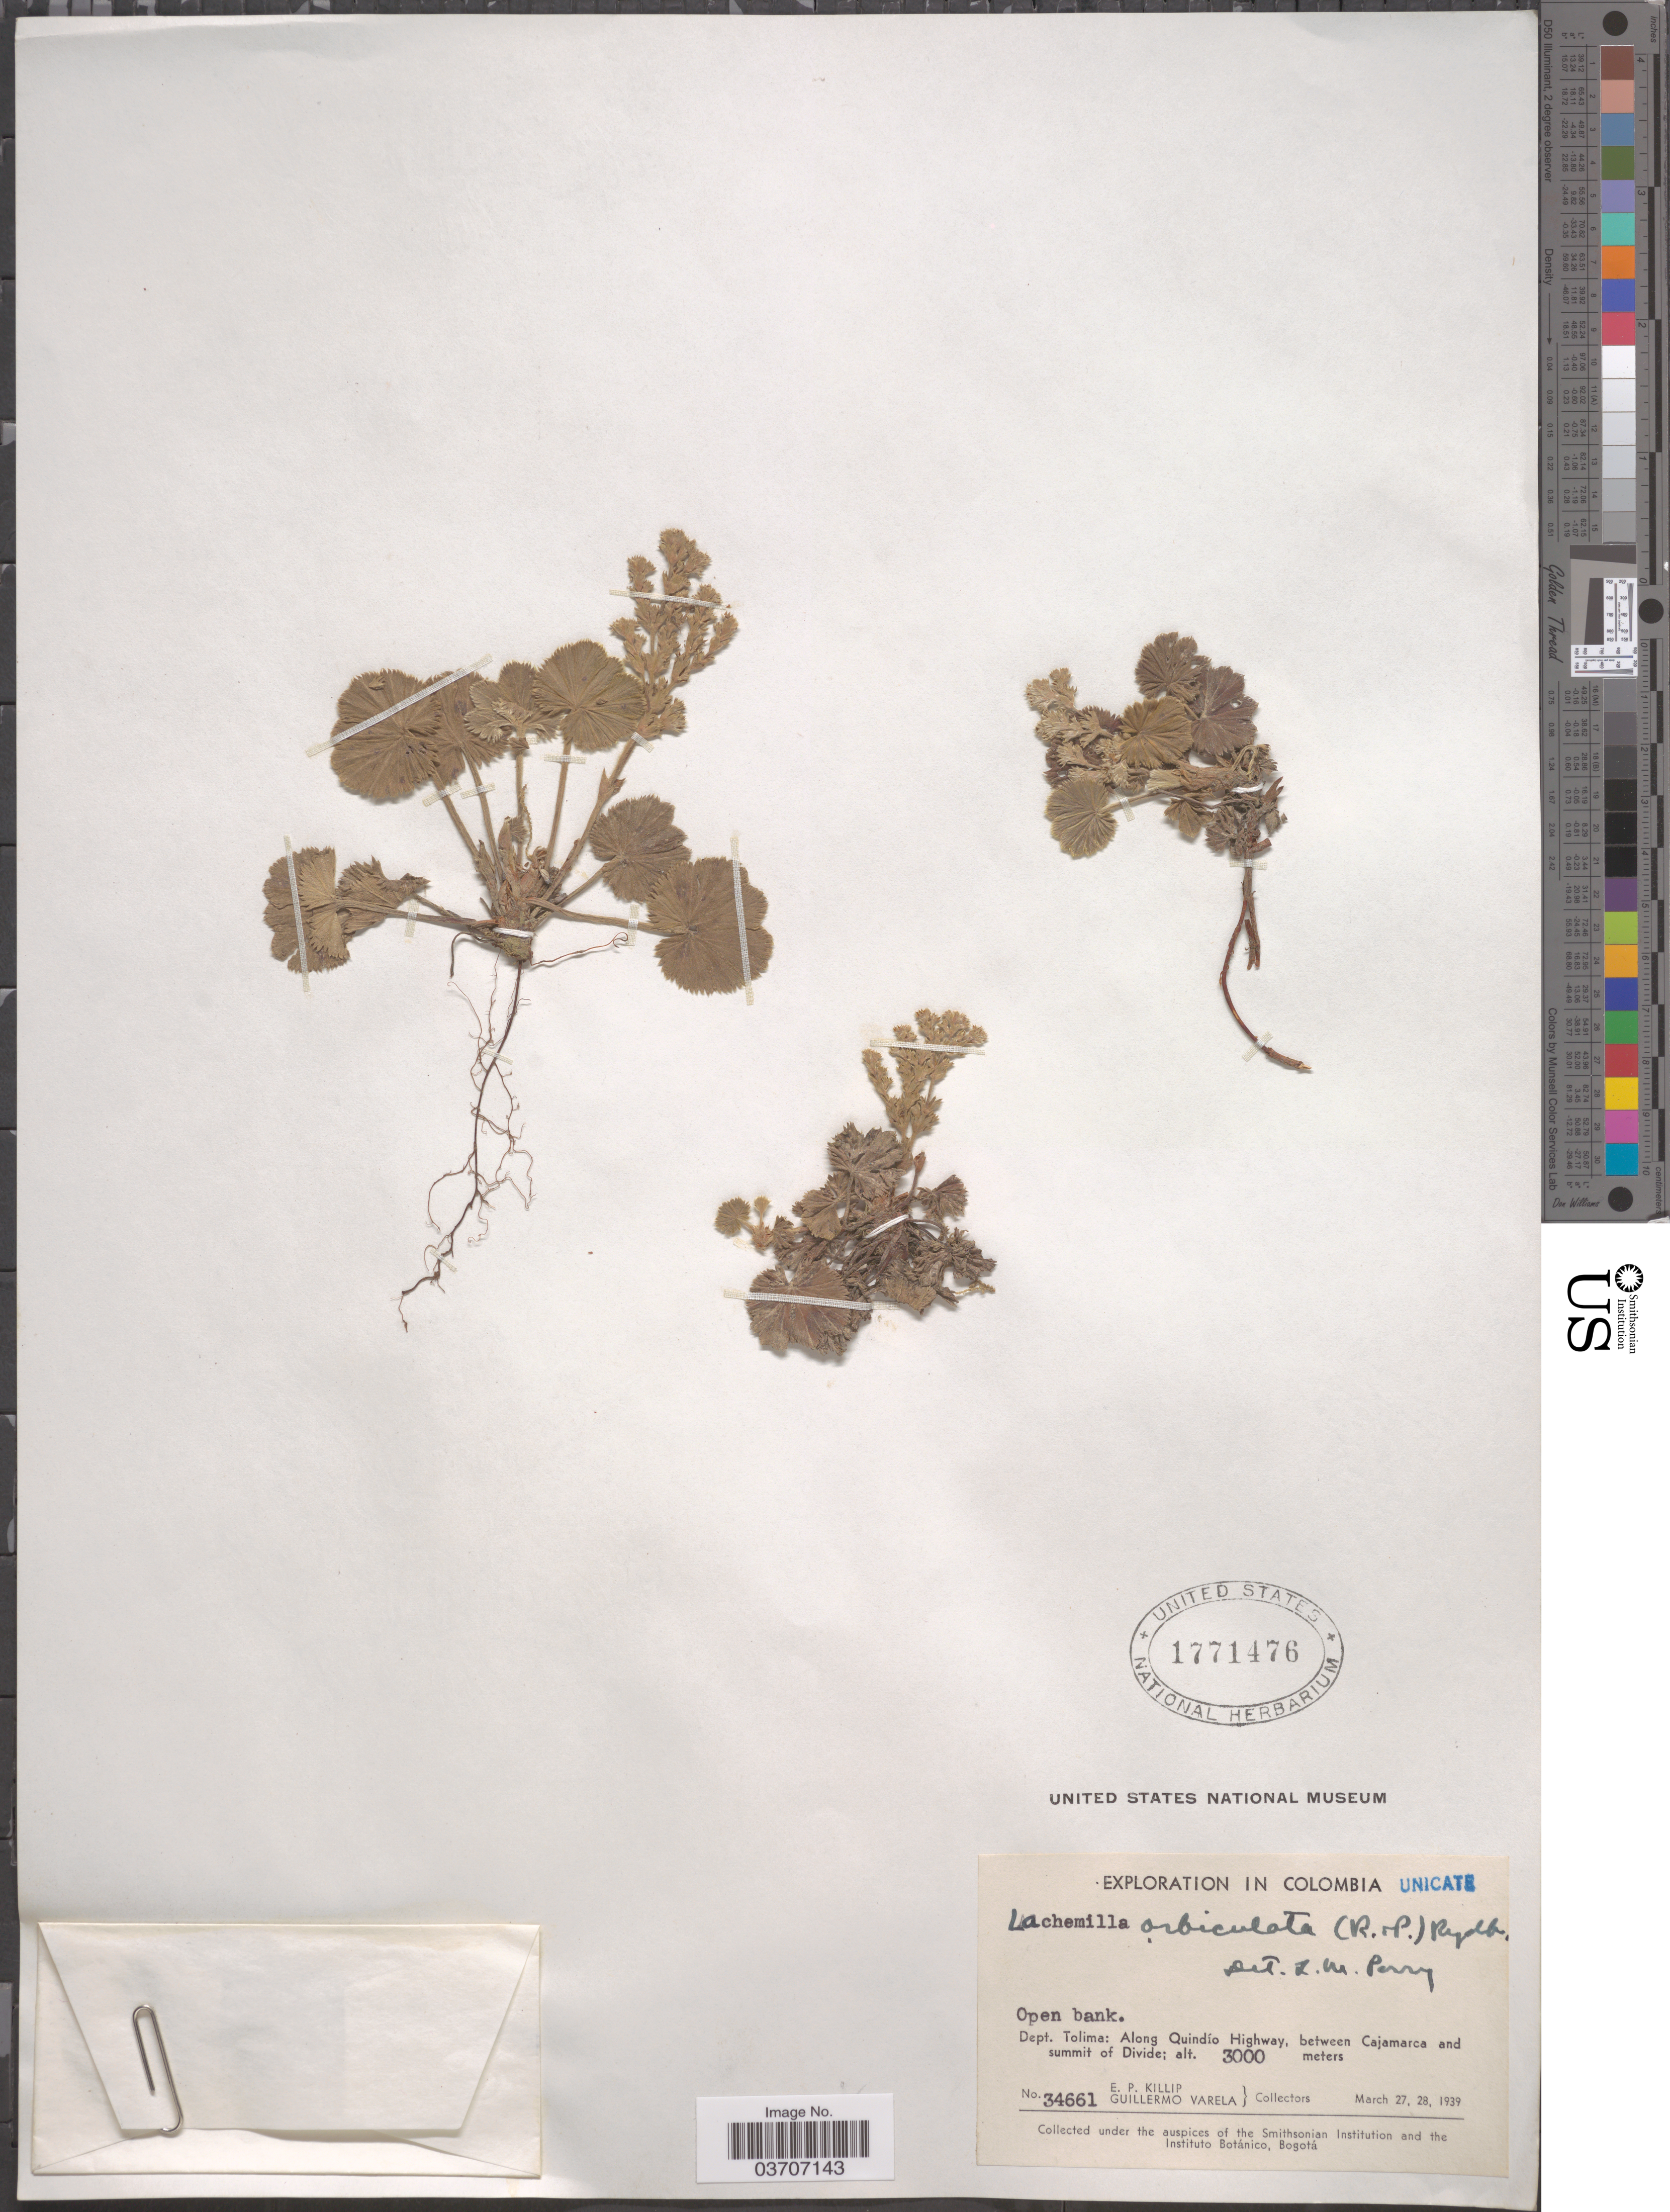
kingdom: Plantae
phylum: Tracheophyta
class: Magnoliopsida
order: Rosales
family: Rosaceae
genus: Lachemilla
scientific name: Lachemilla orbiculata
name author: (Ruiz & Pav.) Rydb.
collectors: E. P. Killip & G. Varela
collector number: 34661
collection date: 1939-03-27/1939-03-28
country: Colombia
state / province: Tolima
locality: Dept. Tolima: Along Quindio Highway, between Cajamarca and summit of Divide.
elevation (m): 3000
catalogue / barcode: US 1771476